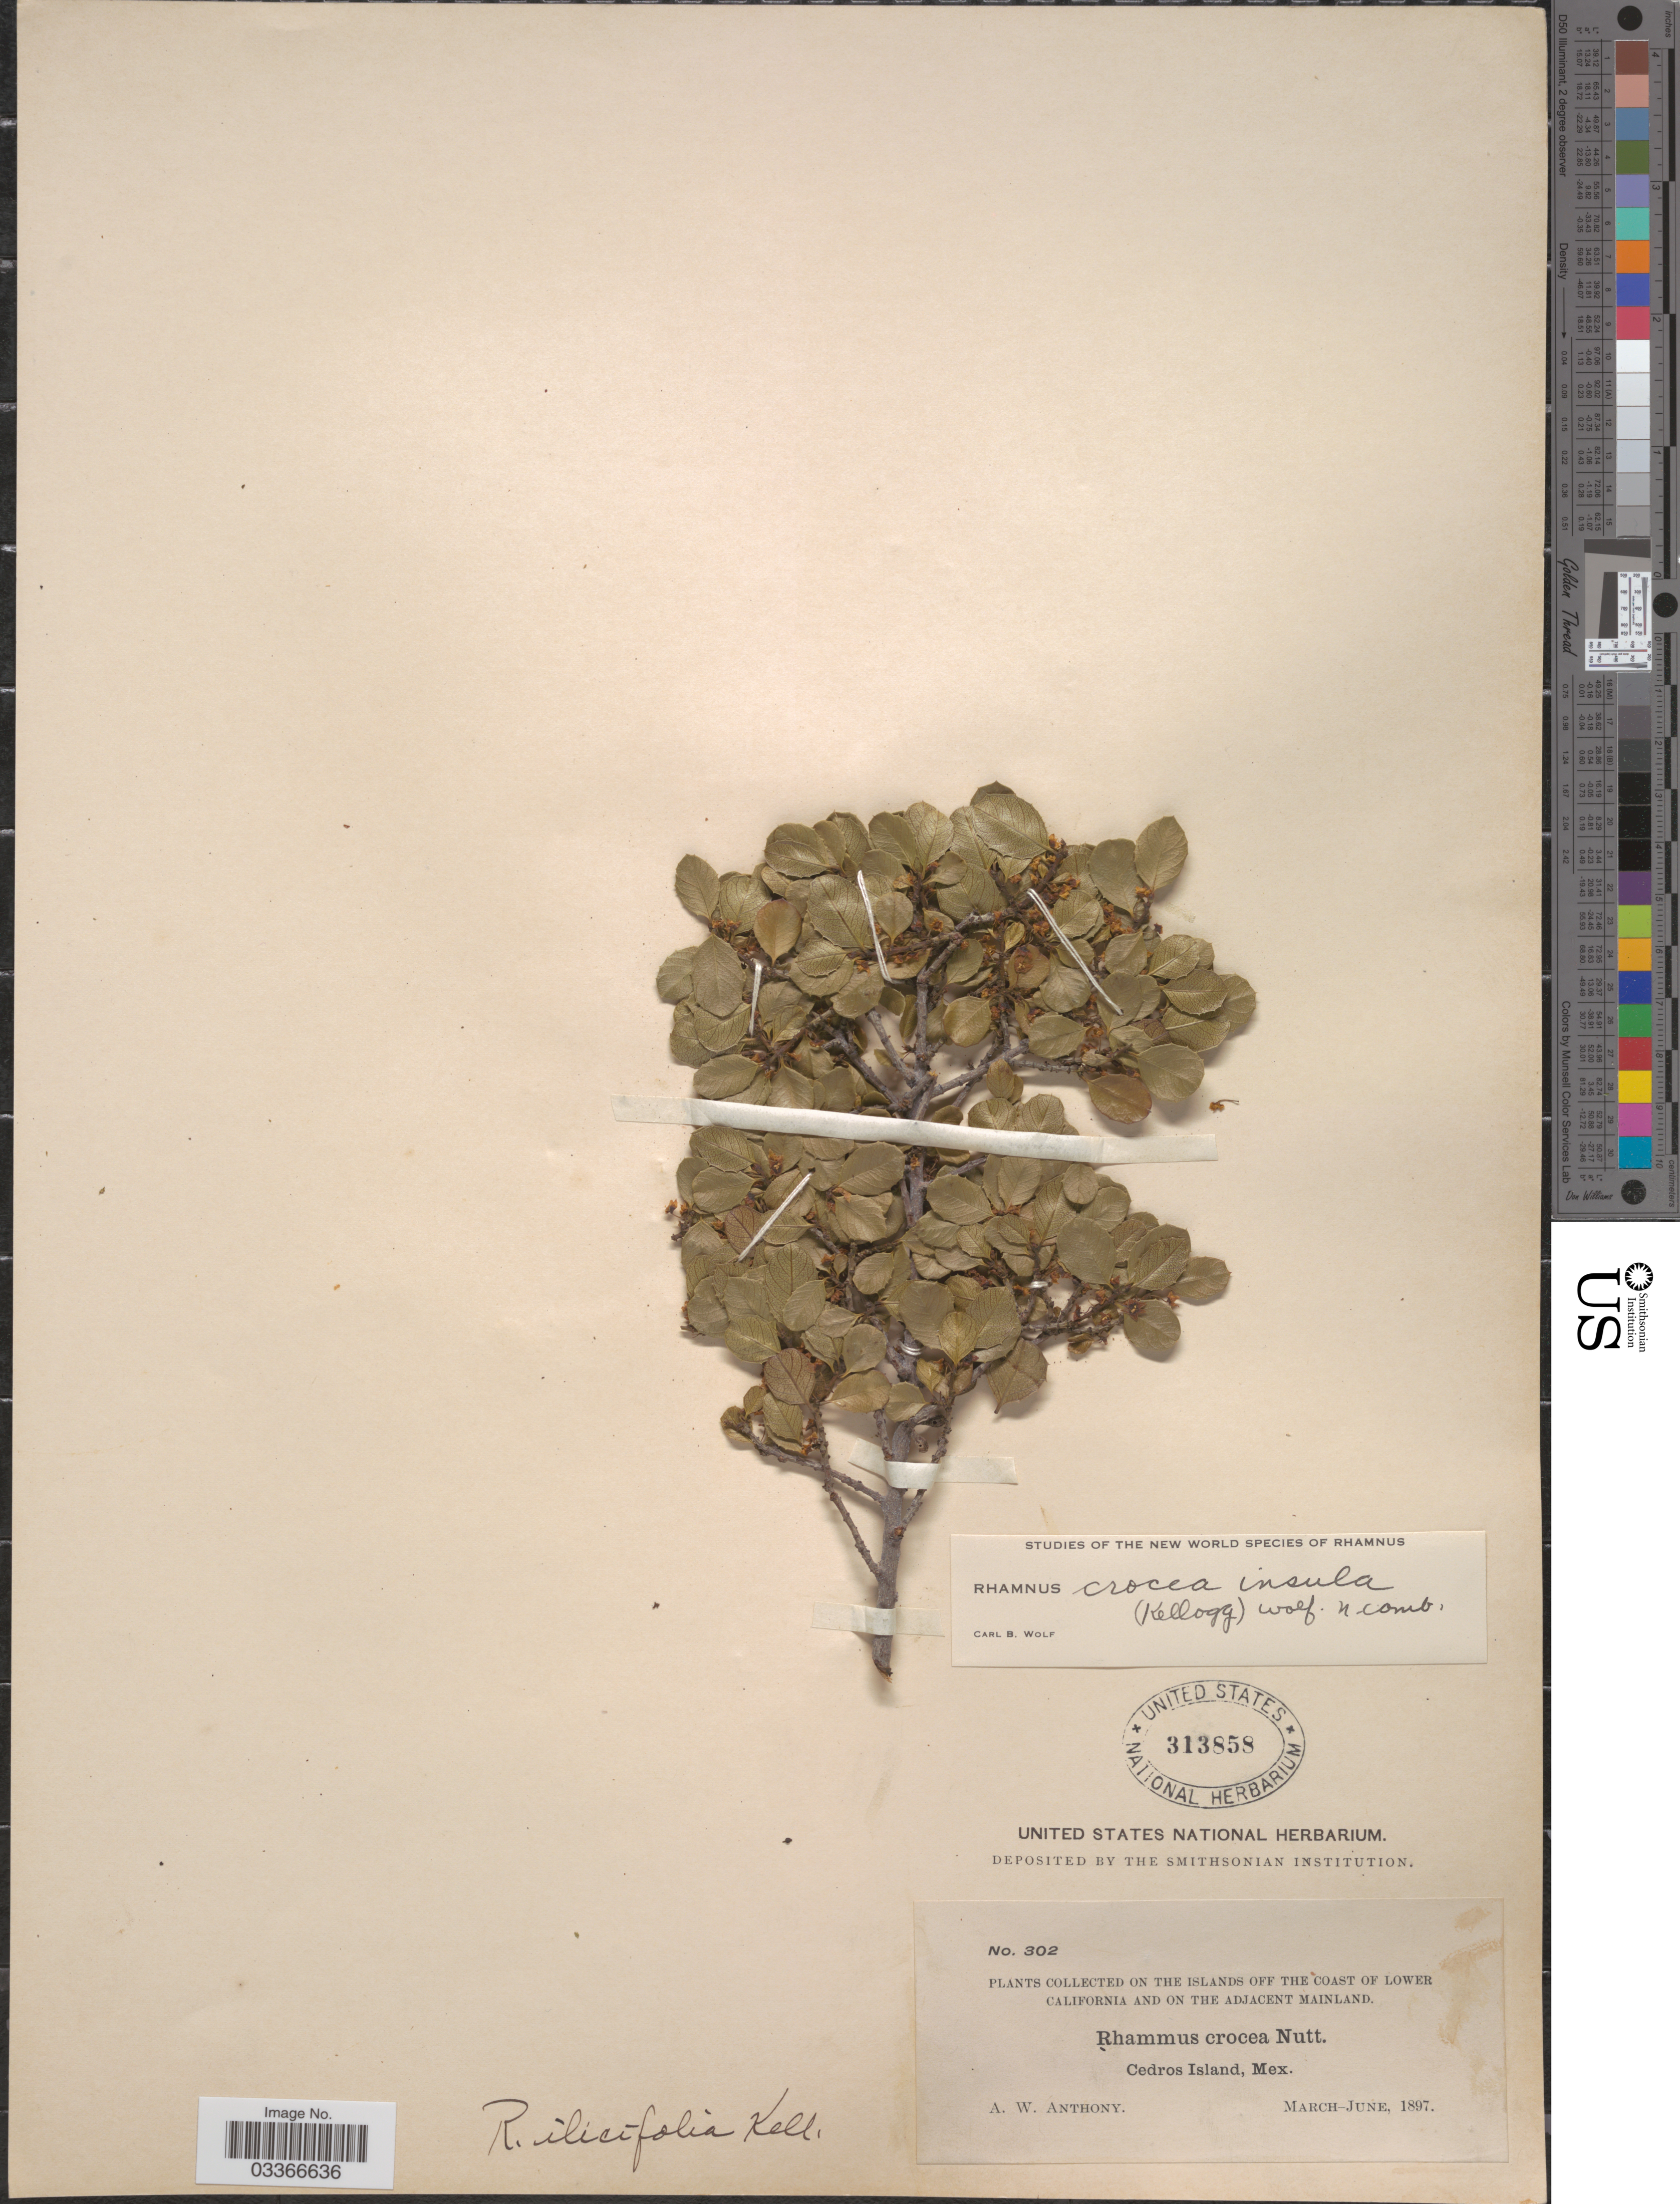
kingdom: Plantae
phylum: Tracheophyta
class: Magnoliopsida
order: Rosales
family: Rhamnaceae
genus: Rhamnus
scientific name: Rhamnus crocea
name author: Nutt.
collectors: A. W. Anthony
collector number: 302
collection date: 1897-03/1897-06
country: Mexico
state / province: Baja California Norte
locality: On the islands off the coast of Lower California and on the adjacent mainland. Cedros Island.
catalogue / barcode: US 313858